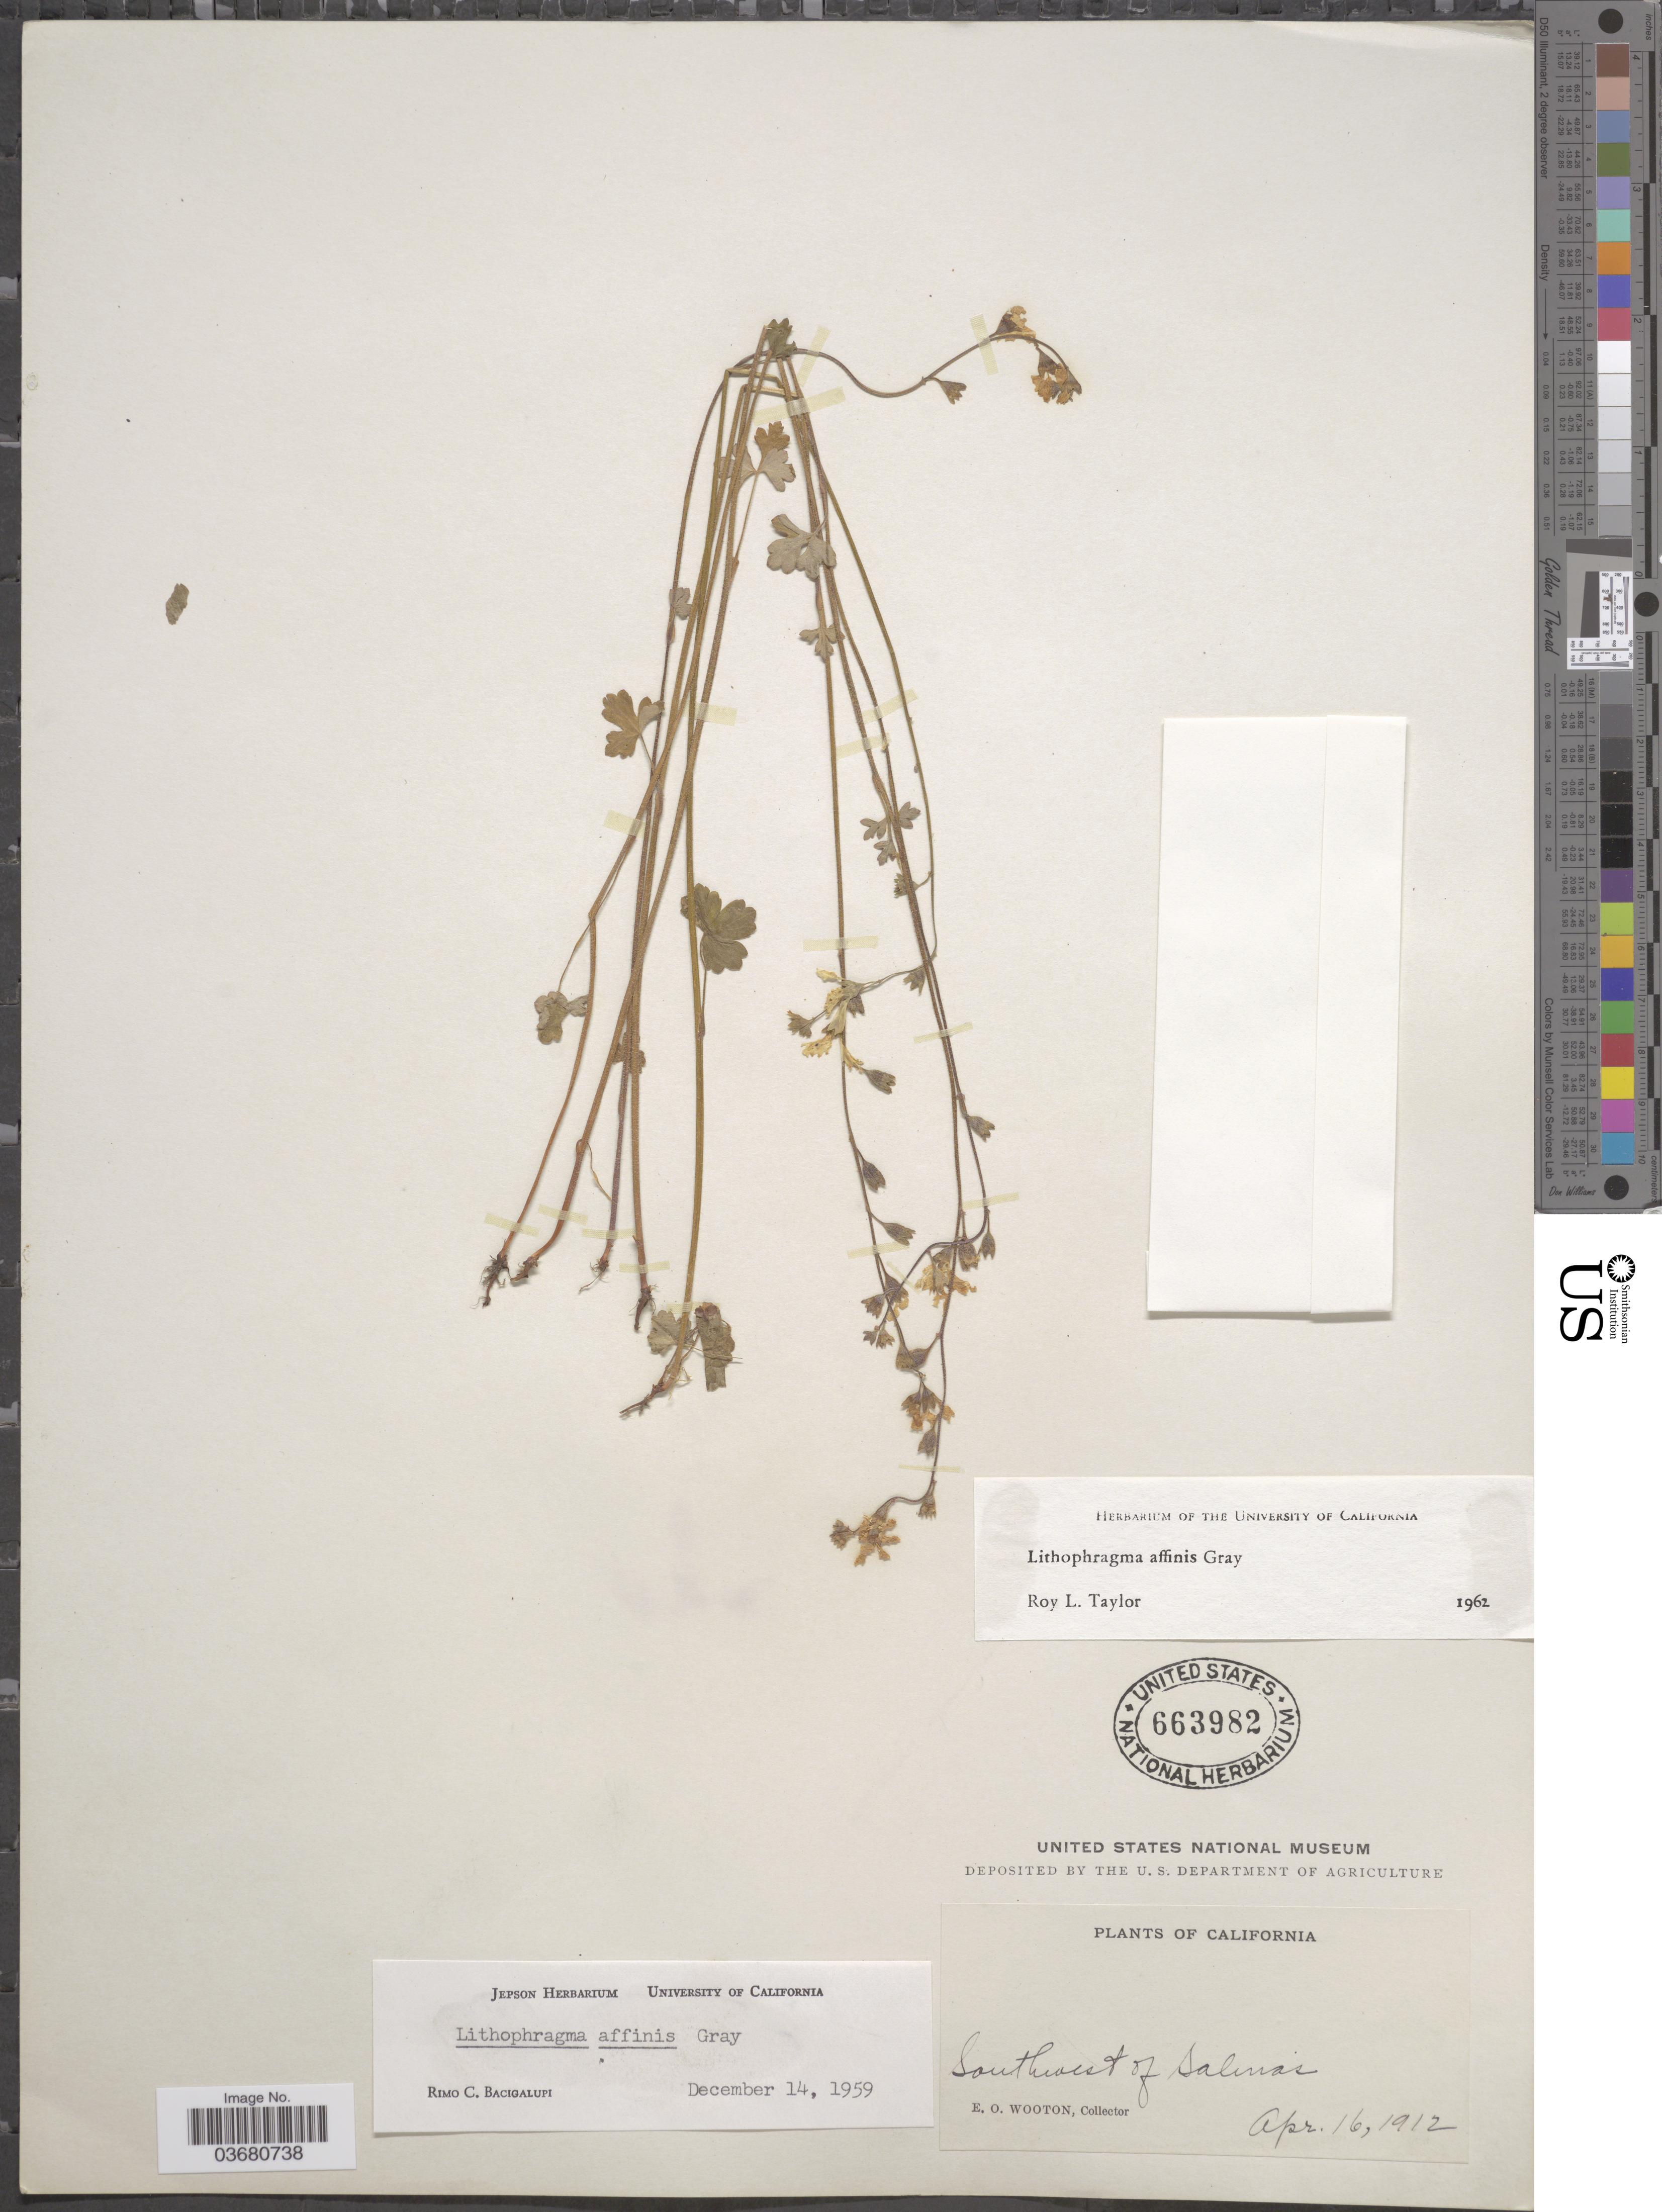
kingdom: Plantae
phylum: Tracheophyta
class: Magnoliopsida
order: Saxifragales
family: Saxifragaceae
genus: Lithophragma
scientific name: Lithophragma affine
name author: A. Gray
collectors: E. O. Wooton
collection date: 1912-04-16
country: United States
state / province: California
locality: Southwest of Salinas.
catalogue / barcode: US 663982